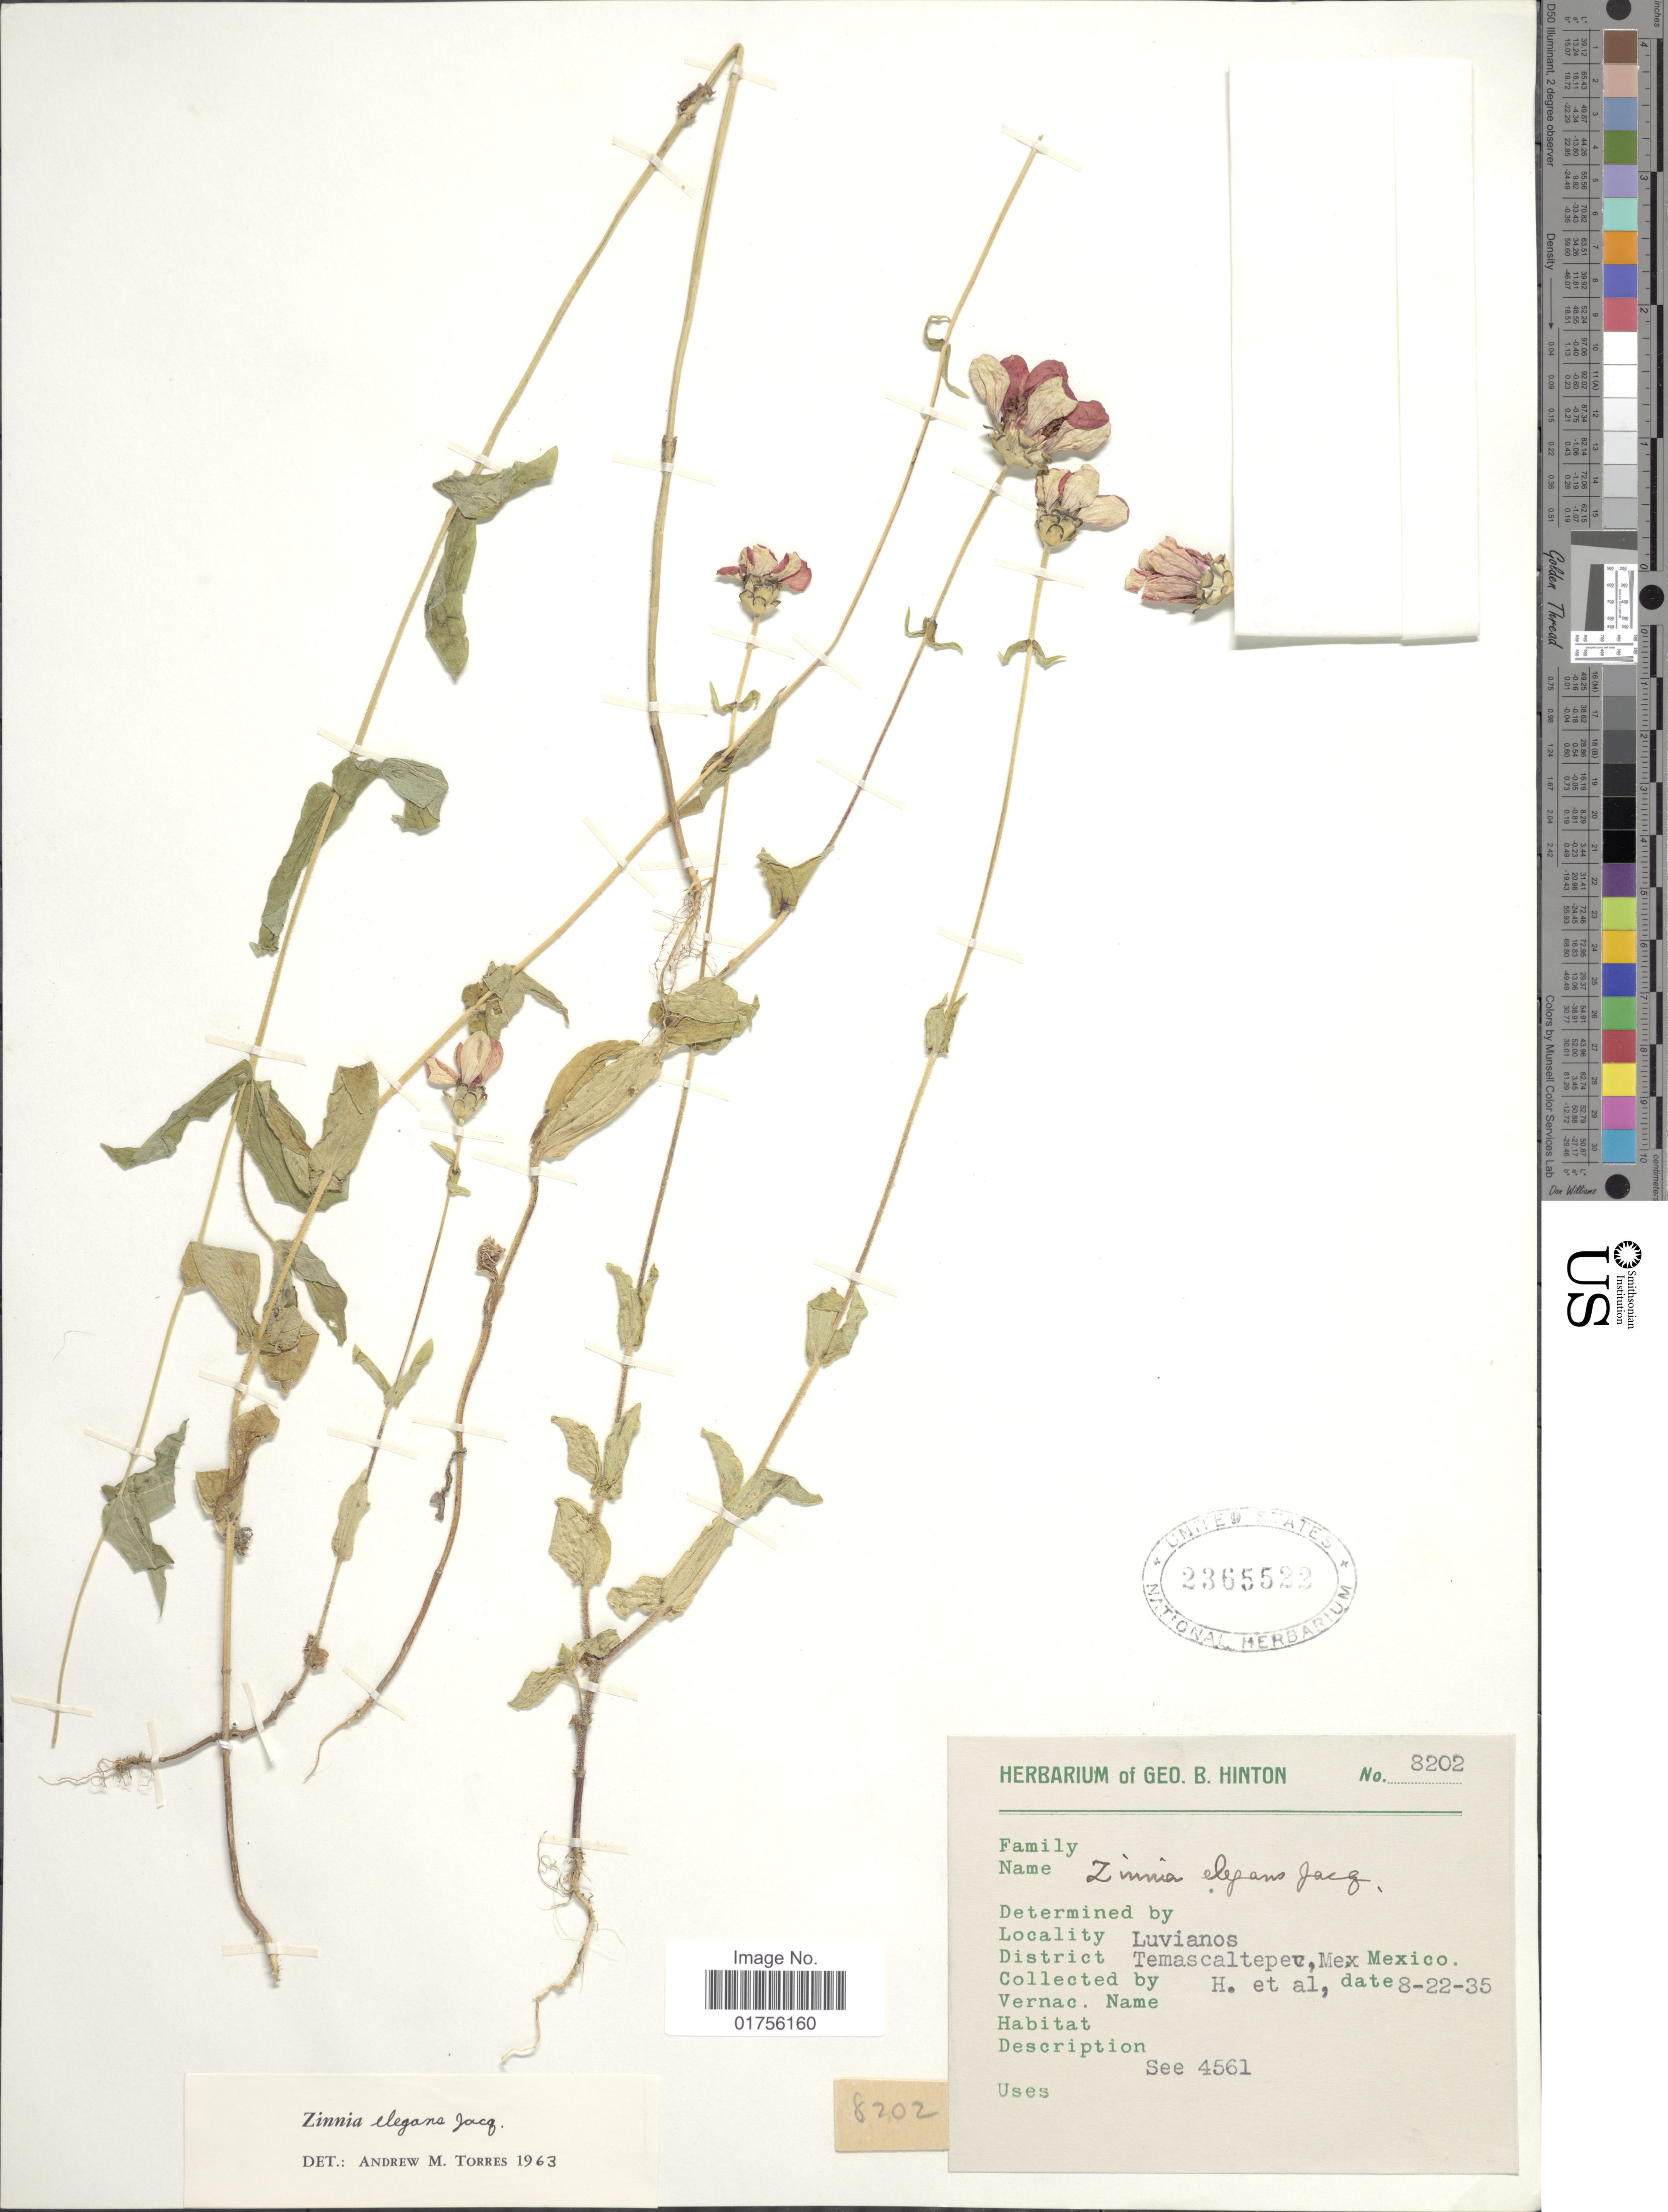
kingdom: Plantae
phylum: Tracheophyta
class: Magnoliopsida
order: Asterales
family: Asteraceae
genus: Zinnia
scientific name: Zinnia elegans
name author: Jacq.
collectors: G. B. Hinton & et al.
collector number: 8202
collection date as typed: Transcribed d/m/y: 22/8/35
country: Mexico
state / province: México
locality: Luvianos, District Temascaltepec, Mex., Mexico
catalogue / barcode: US 2365522